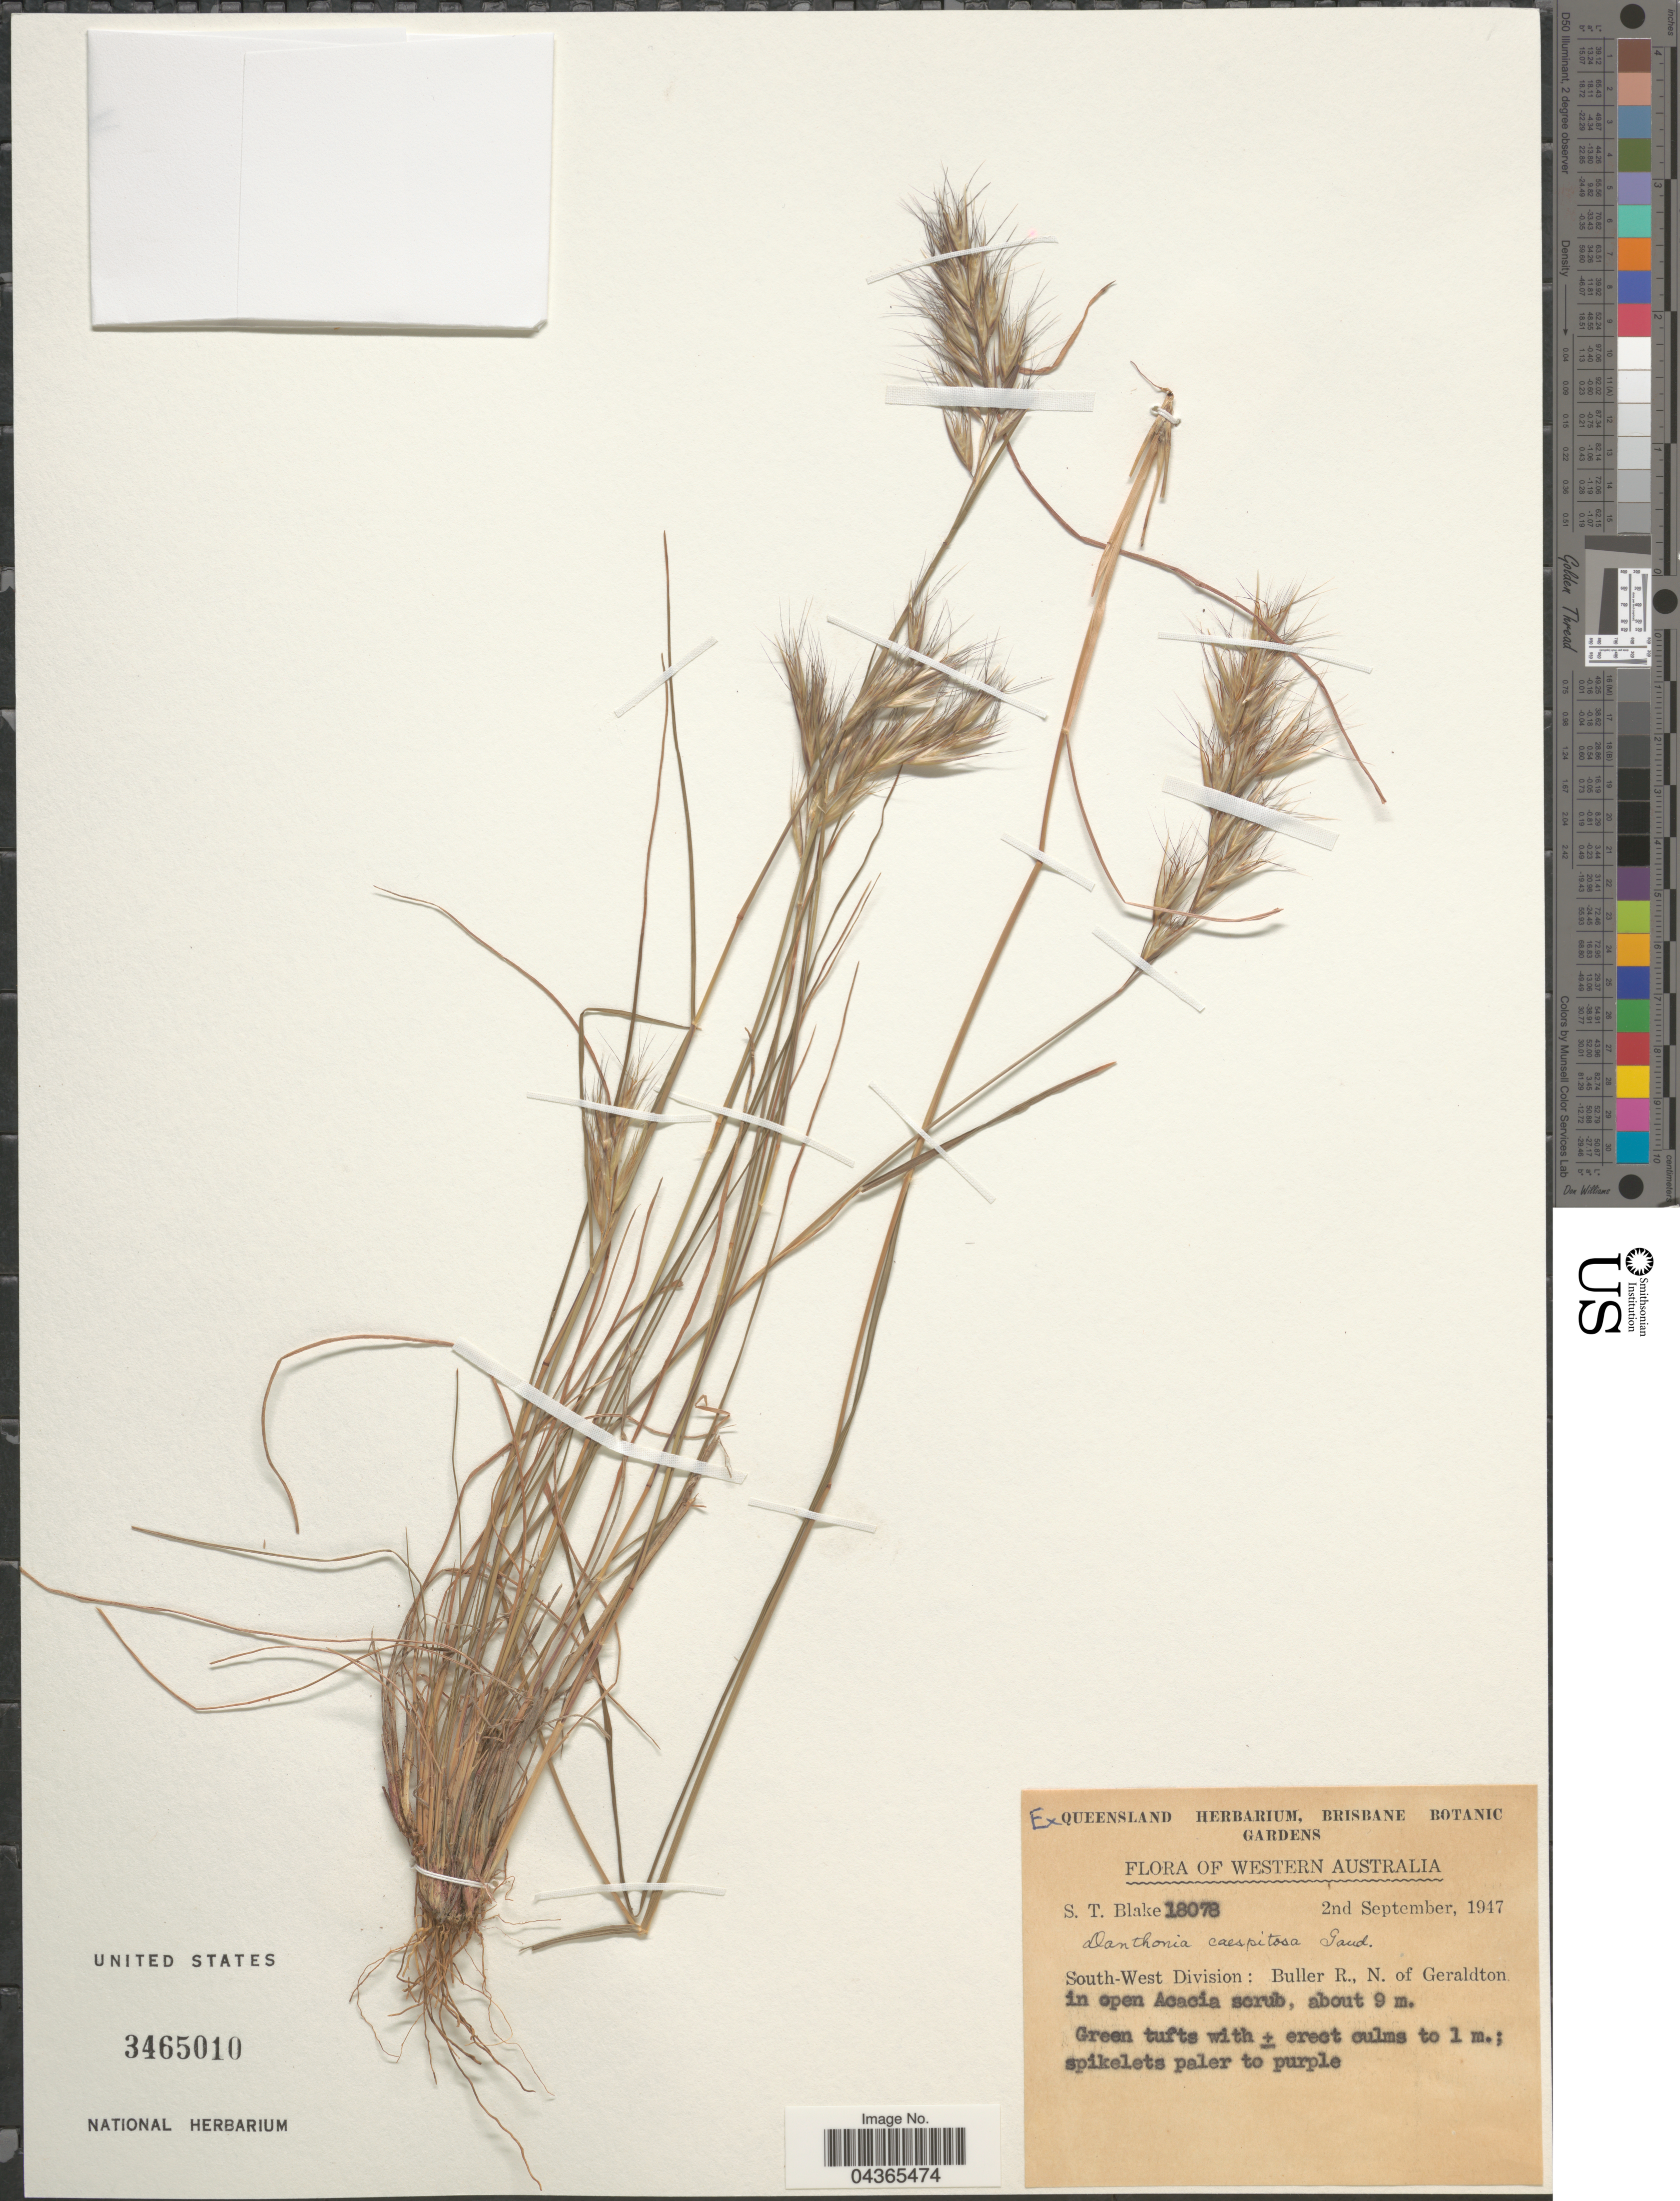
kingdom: Plantae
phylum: Tracheophyta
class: Liliopsida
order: Poales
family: Poaceae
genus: Rytidosperma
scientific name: Rytidosperma caespitosum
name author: (Gaudich.) Connor & Edgar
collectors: S. T. Blake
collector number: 18078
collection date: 1947-09-02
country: Australia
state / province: Western Australia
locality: South-West Division: Buller R., N. of Geraldton in open Acacia scrub.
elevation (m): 9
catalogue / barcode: US 3465010